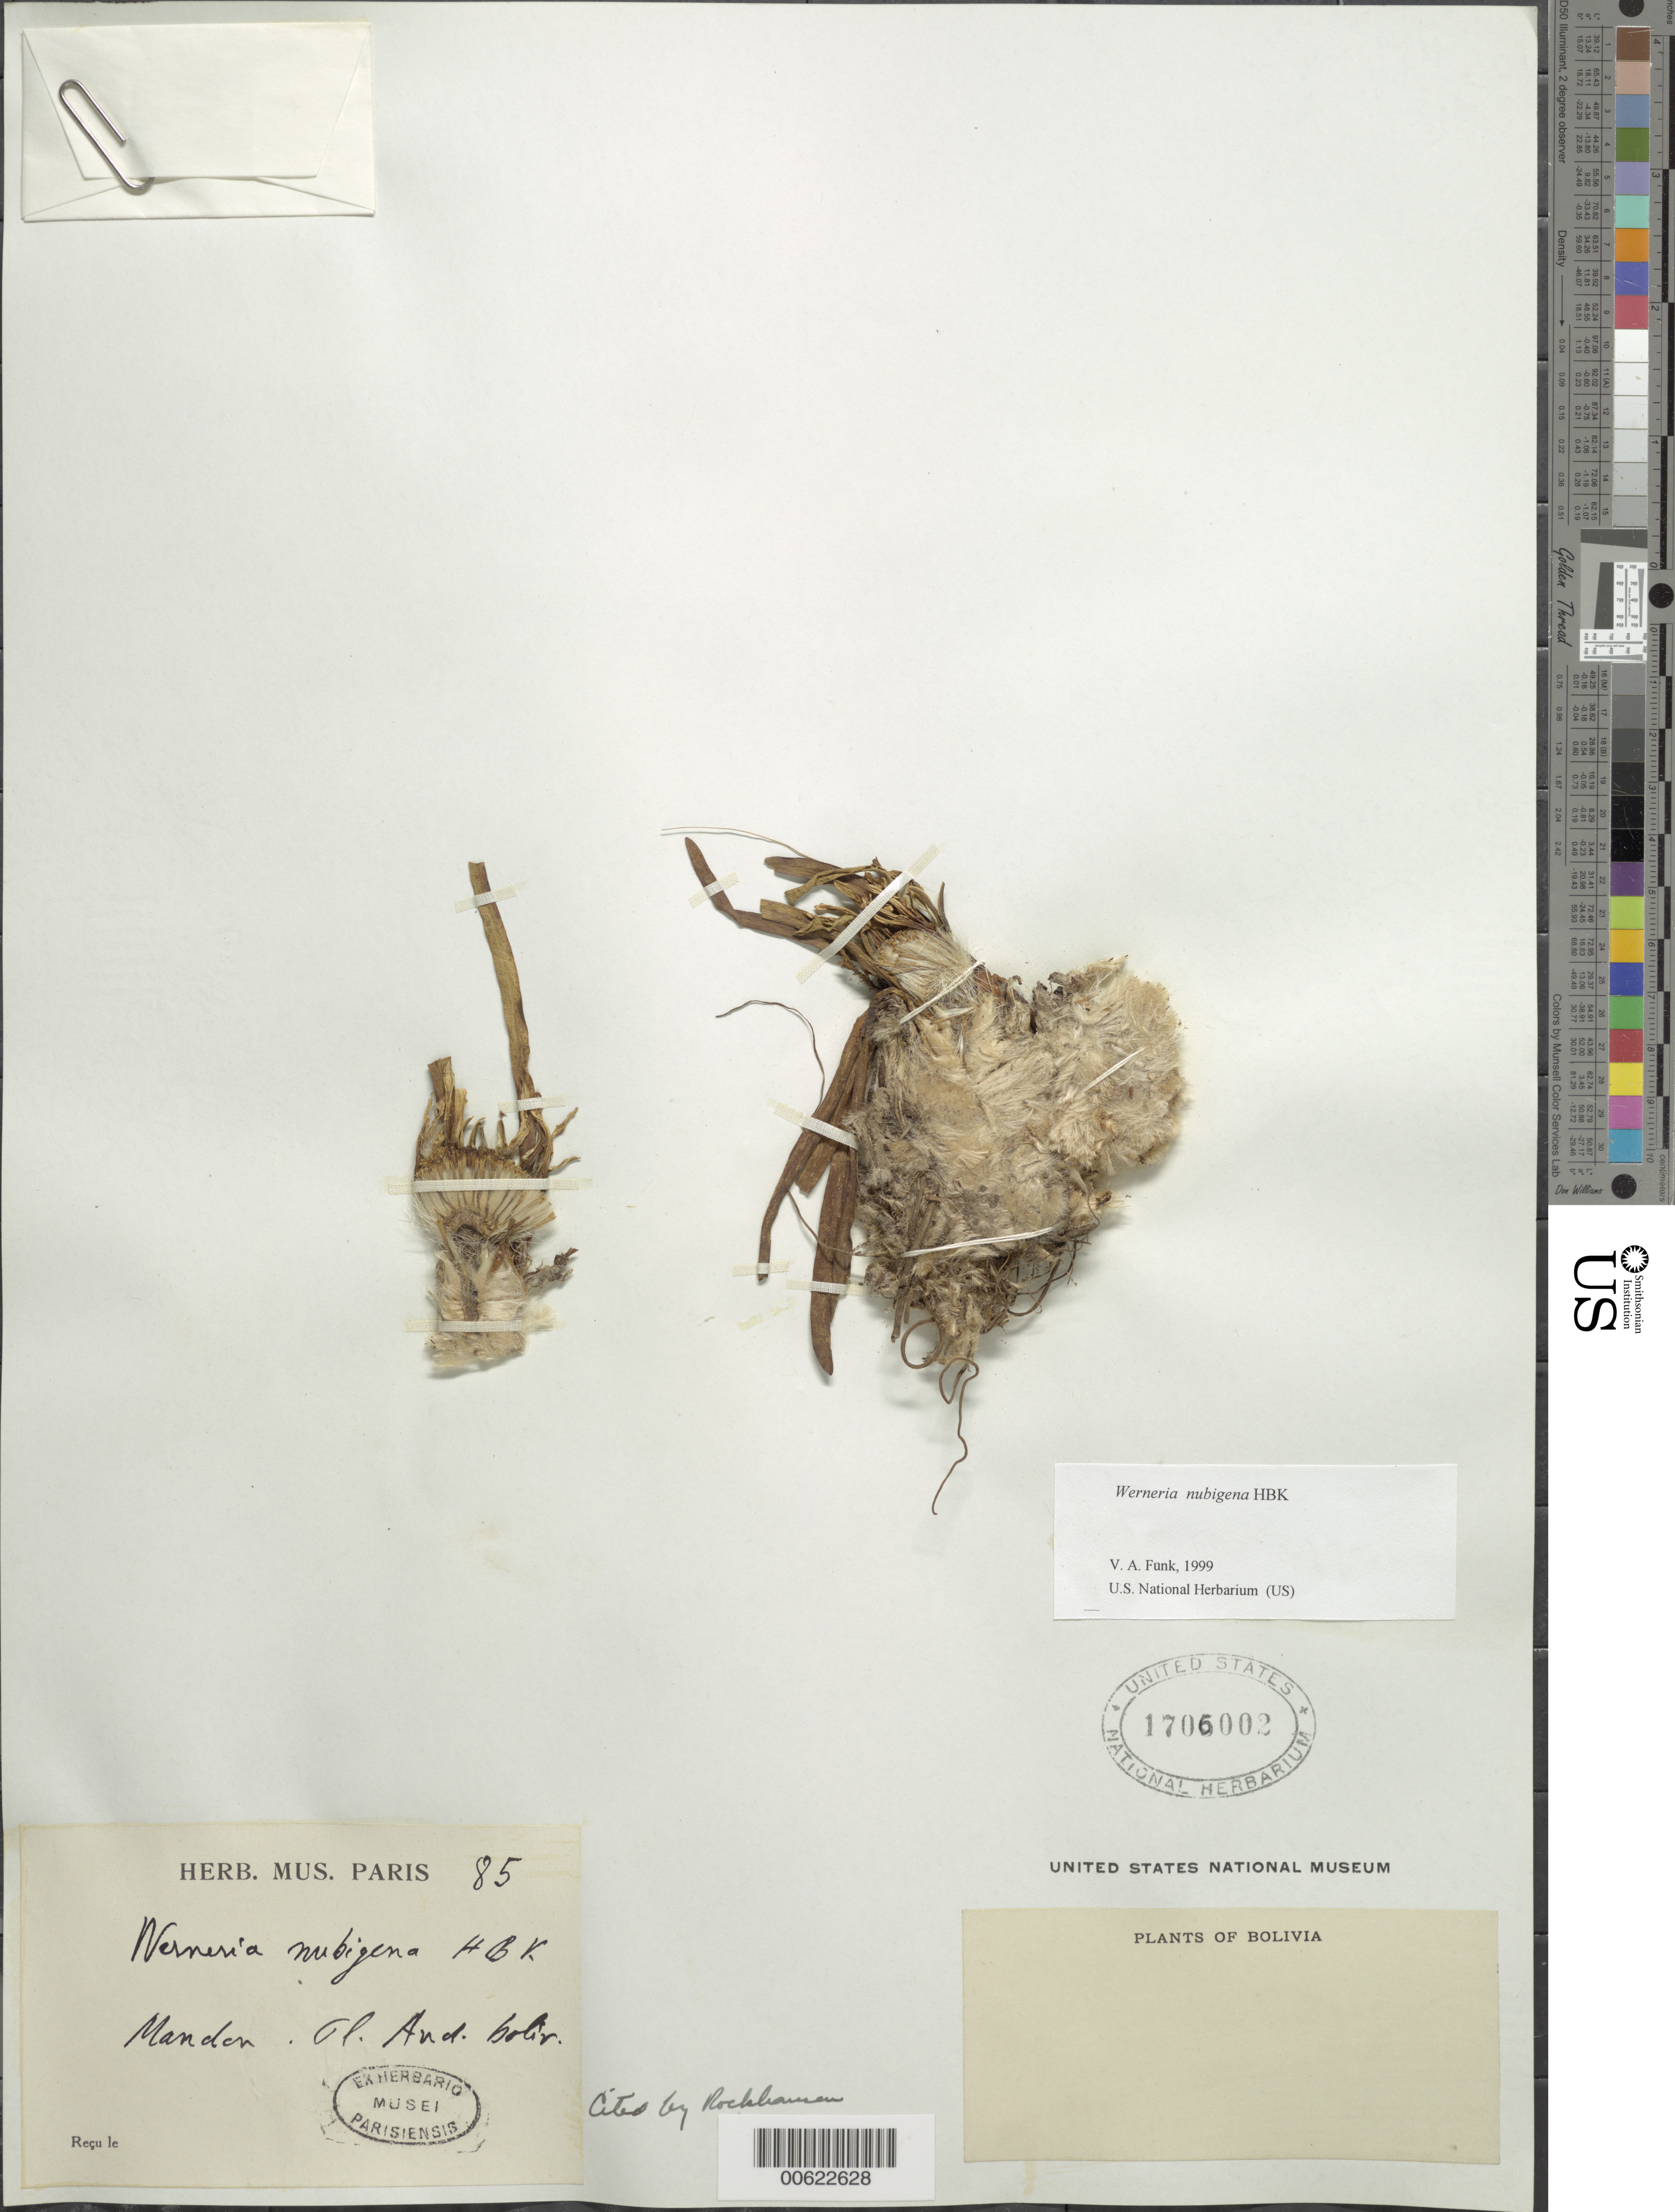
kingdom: Plantae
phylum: Tracheophyta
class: Magnoliopsida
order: Asterales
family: Asteraceae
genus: Werneria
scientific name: Werneria nubigena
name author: Kunth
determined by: Funk, Vicki A., (BOT), Smithsonian Institution - National Museum of Natural History (UNITED STATES)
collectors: I. Holmgren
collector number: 85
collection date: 1858-05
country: Bolivia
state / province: La Paz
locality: Larecaja: Viciniis Sorata, inter Choro et montem Illampu, pampa de Chiliata, in graminosis. Reg. Alpina. [all sic]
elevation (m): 3800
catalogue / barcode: US 1706002